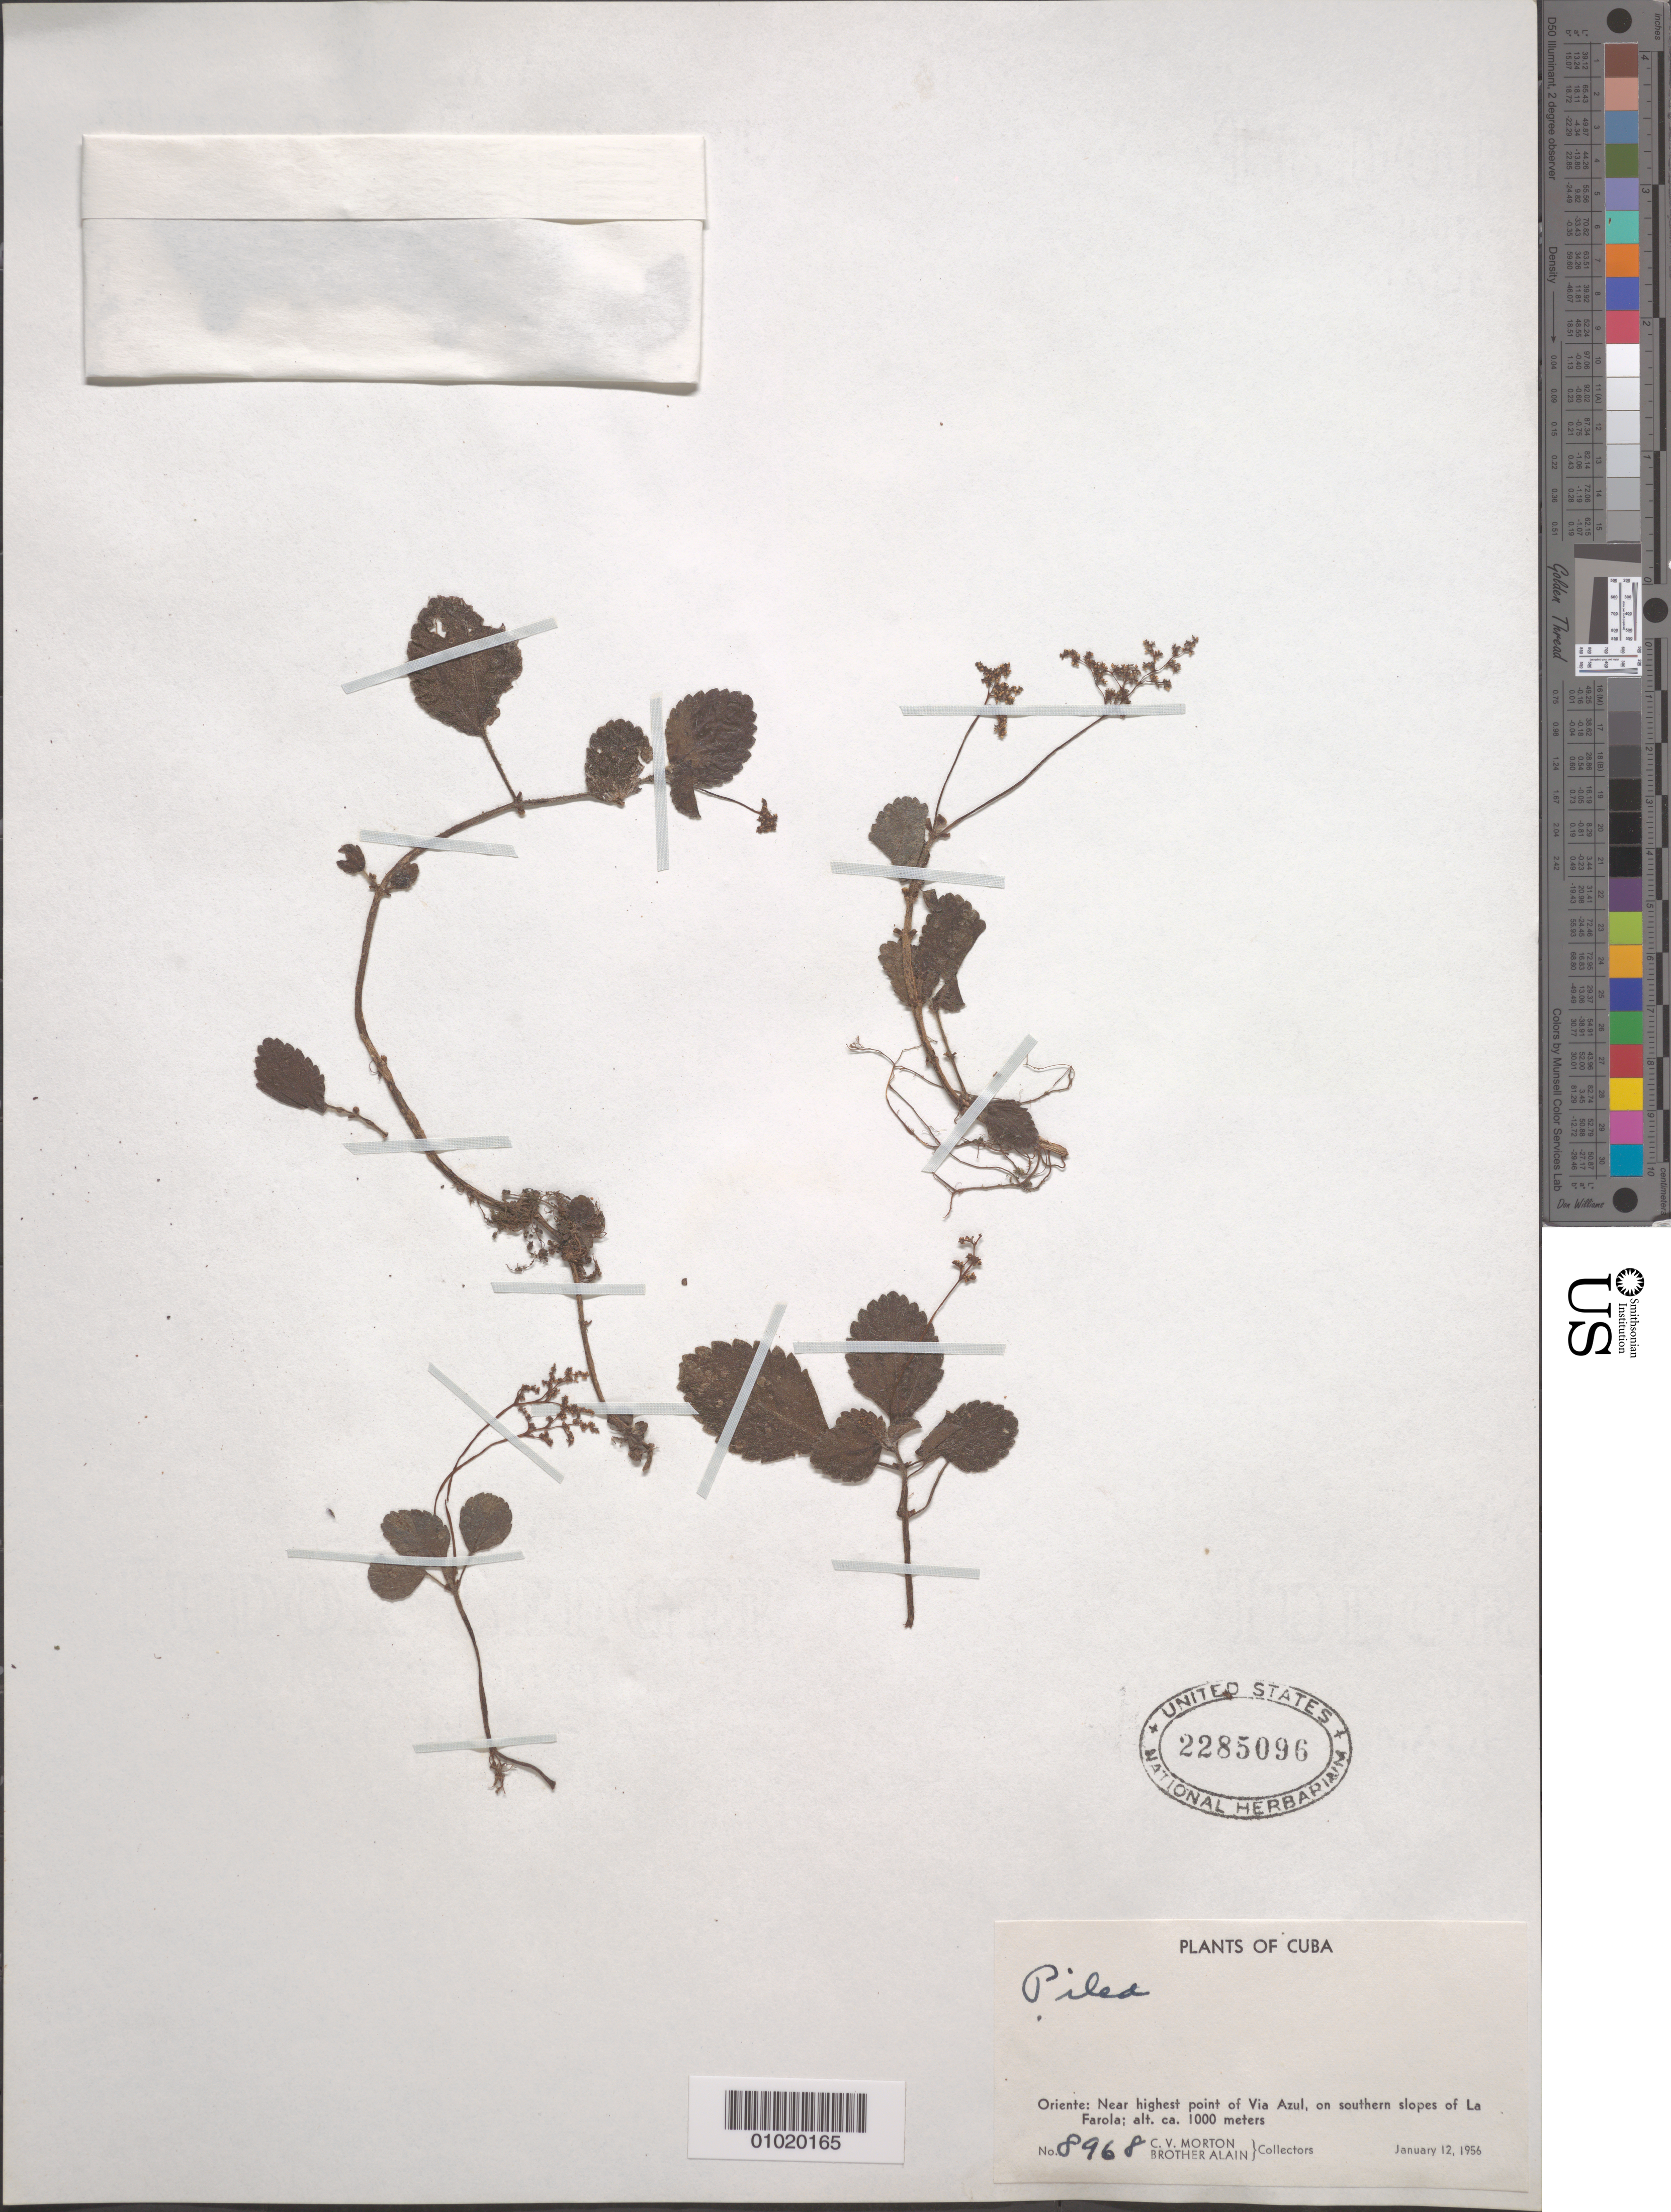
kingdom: Plantae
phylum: Tracheophyta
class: Magnoliopsida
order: Rosales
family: Urticaceae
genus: Pilea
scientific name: Pilea sp.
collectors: C. V. Morton & A. H. Liogier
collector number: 8968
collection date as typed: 12 Jan 1956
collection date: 1956-01-12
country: Cuba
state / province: Oriente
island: Cuba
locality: Near highest point of Via Azul, on southern slopes of La Farola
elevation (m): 1000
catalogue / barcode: US 2285096